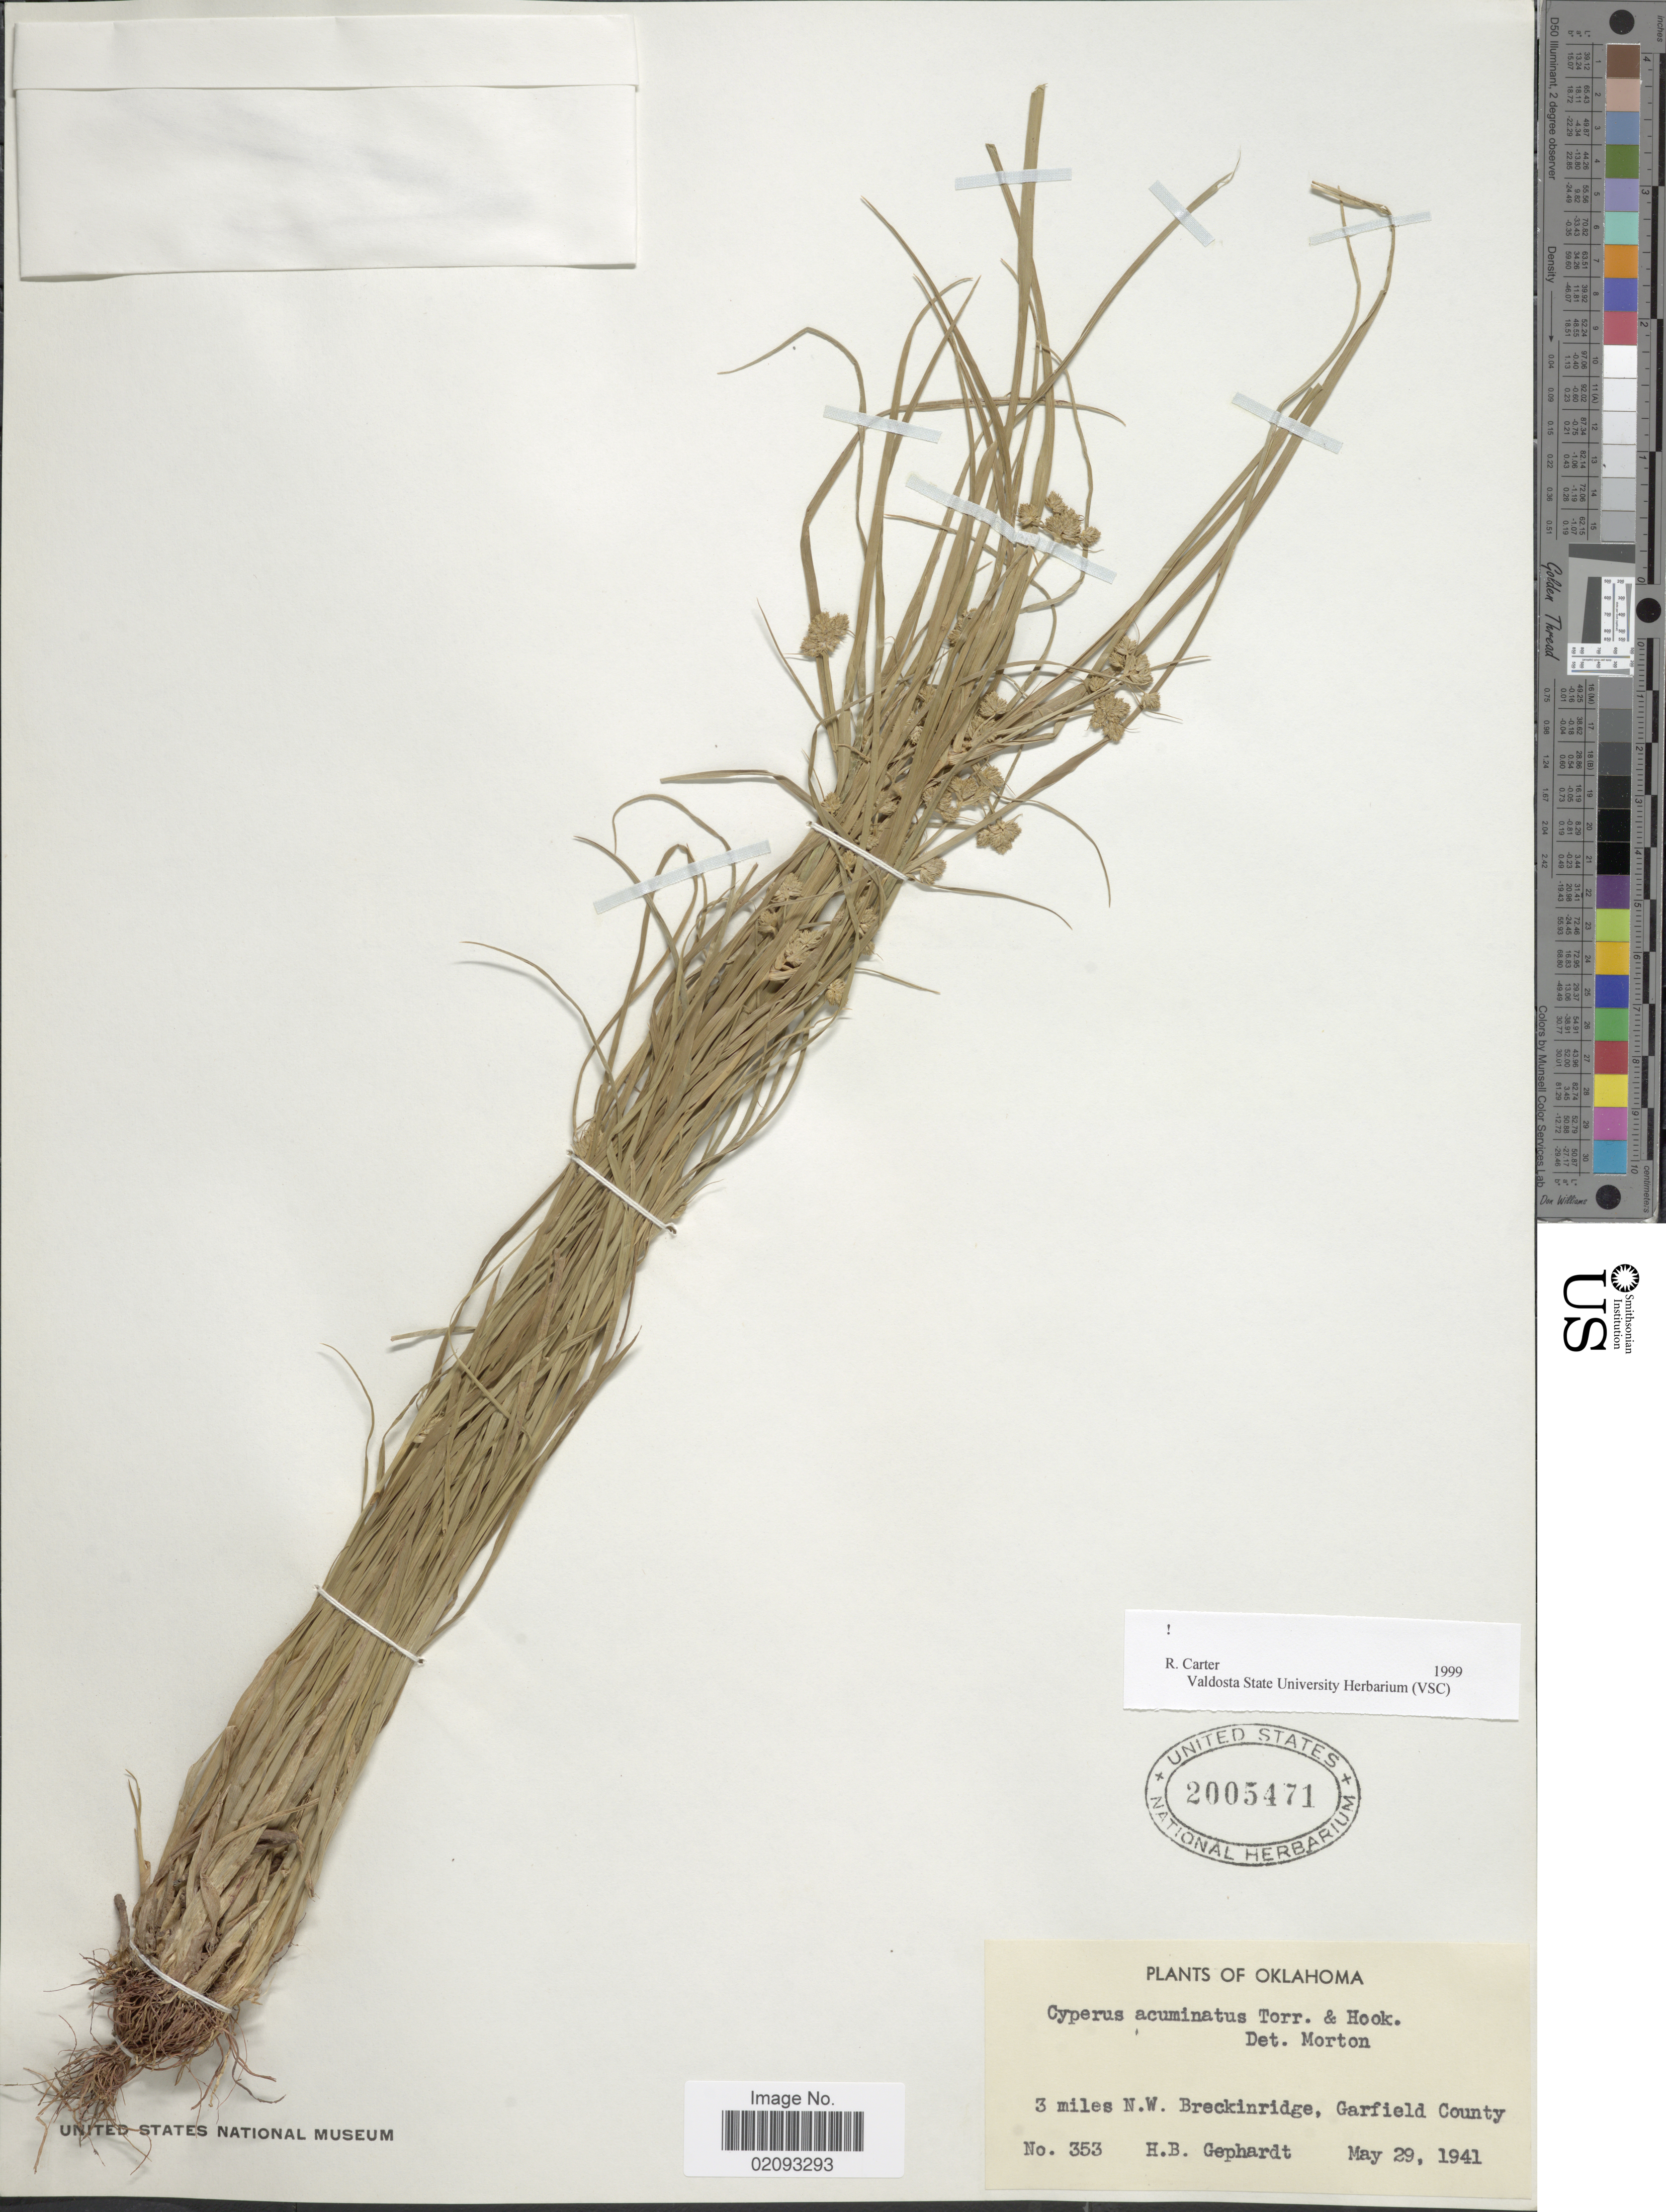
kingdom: Plantae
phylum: Tracheophyta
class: Liliopsida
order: Poales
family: Cyperaceae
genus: Cyperus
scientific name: Cyperus acuminatus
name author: Torr. & Hook.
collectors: H. Gephardt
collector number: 353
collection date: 1941-05-29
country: United States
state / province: Oklahoma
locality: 3 miles N.W. Breckinridge, Garfield County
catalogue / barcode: US 2005471